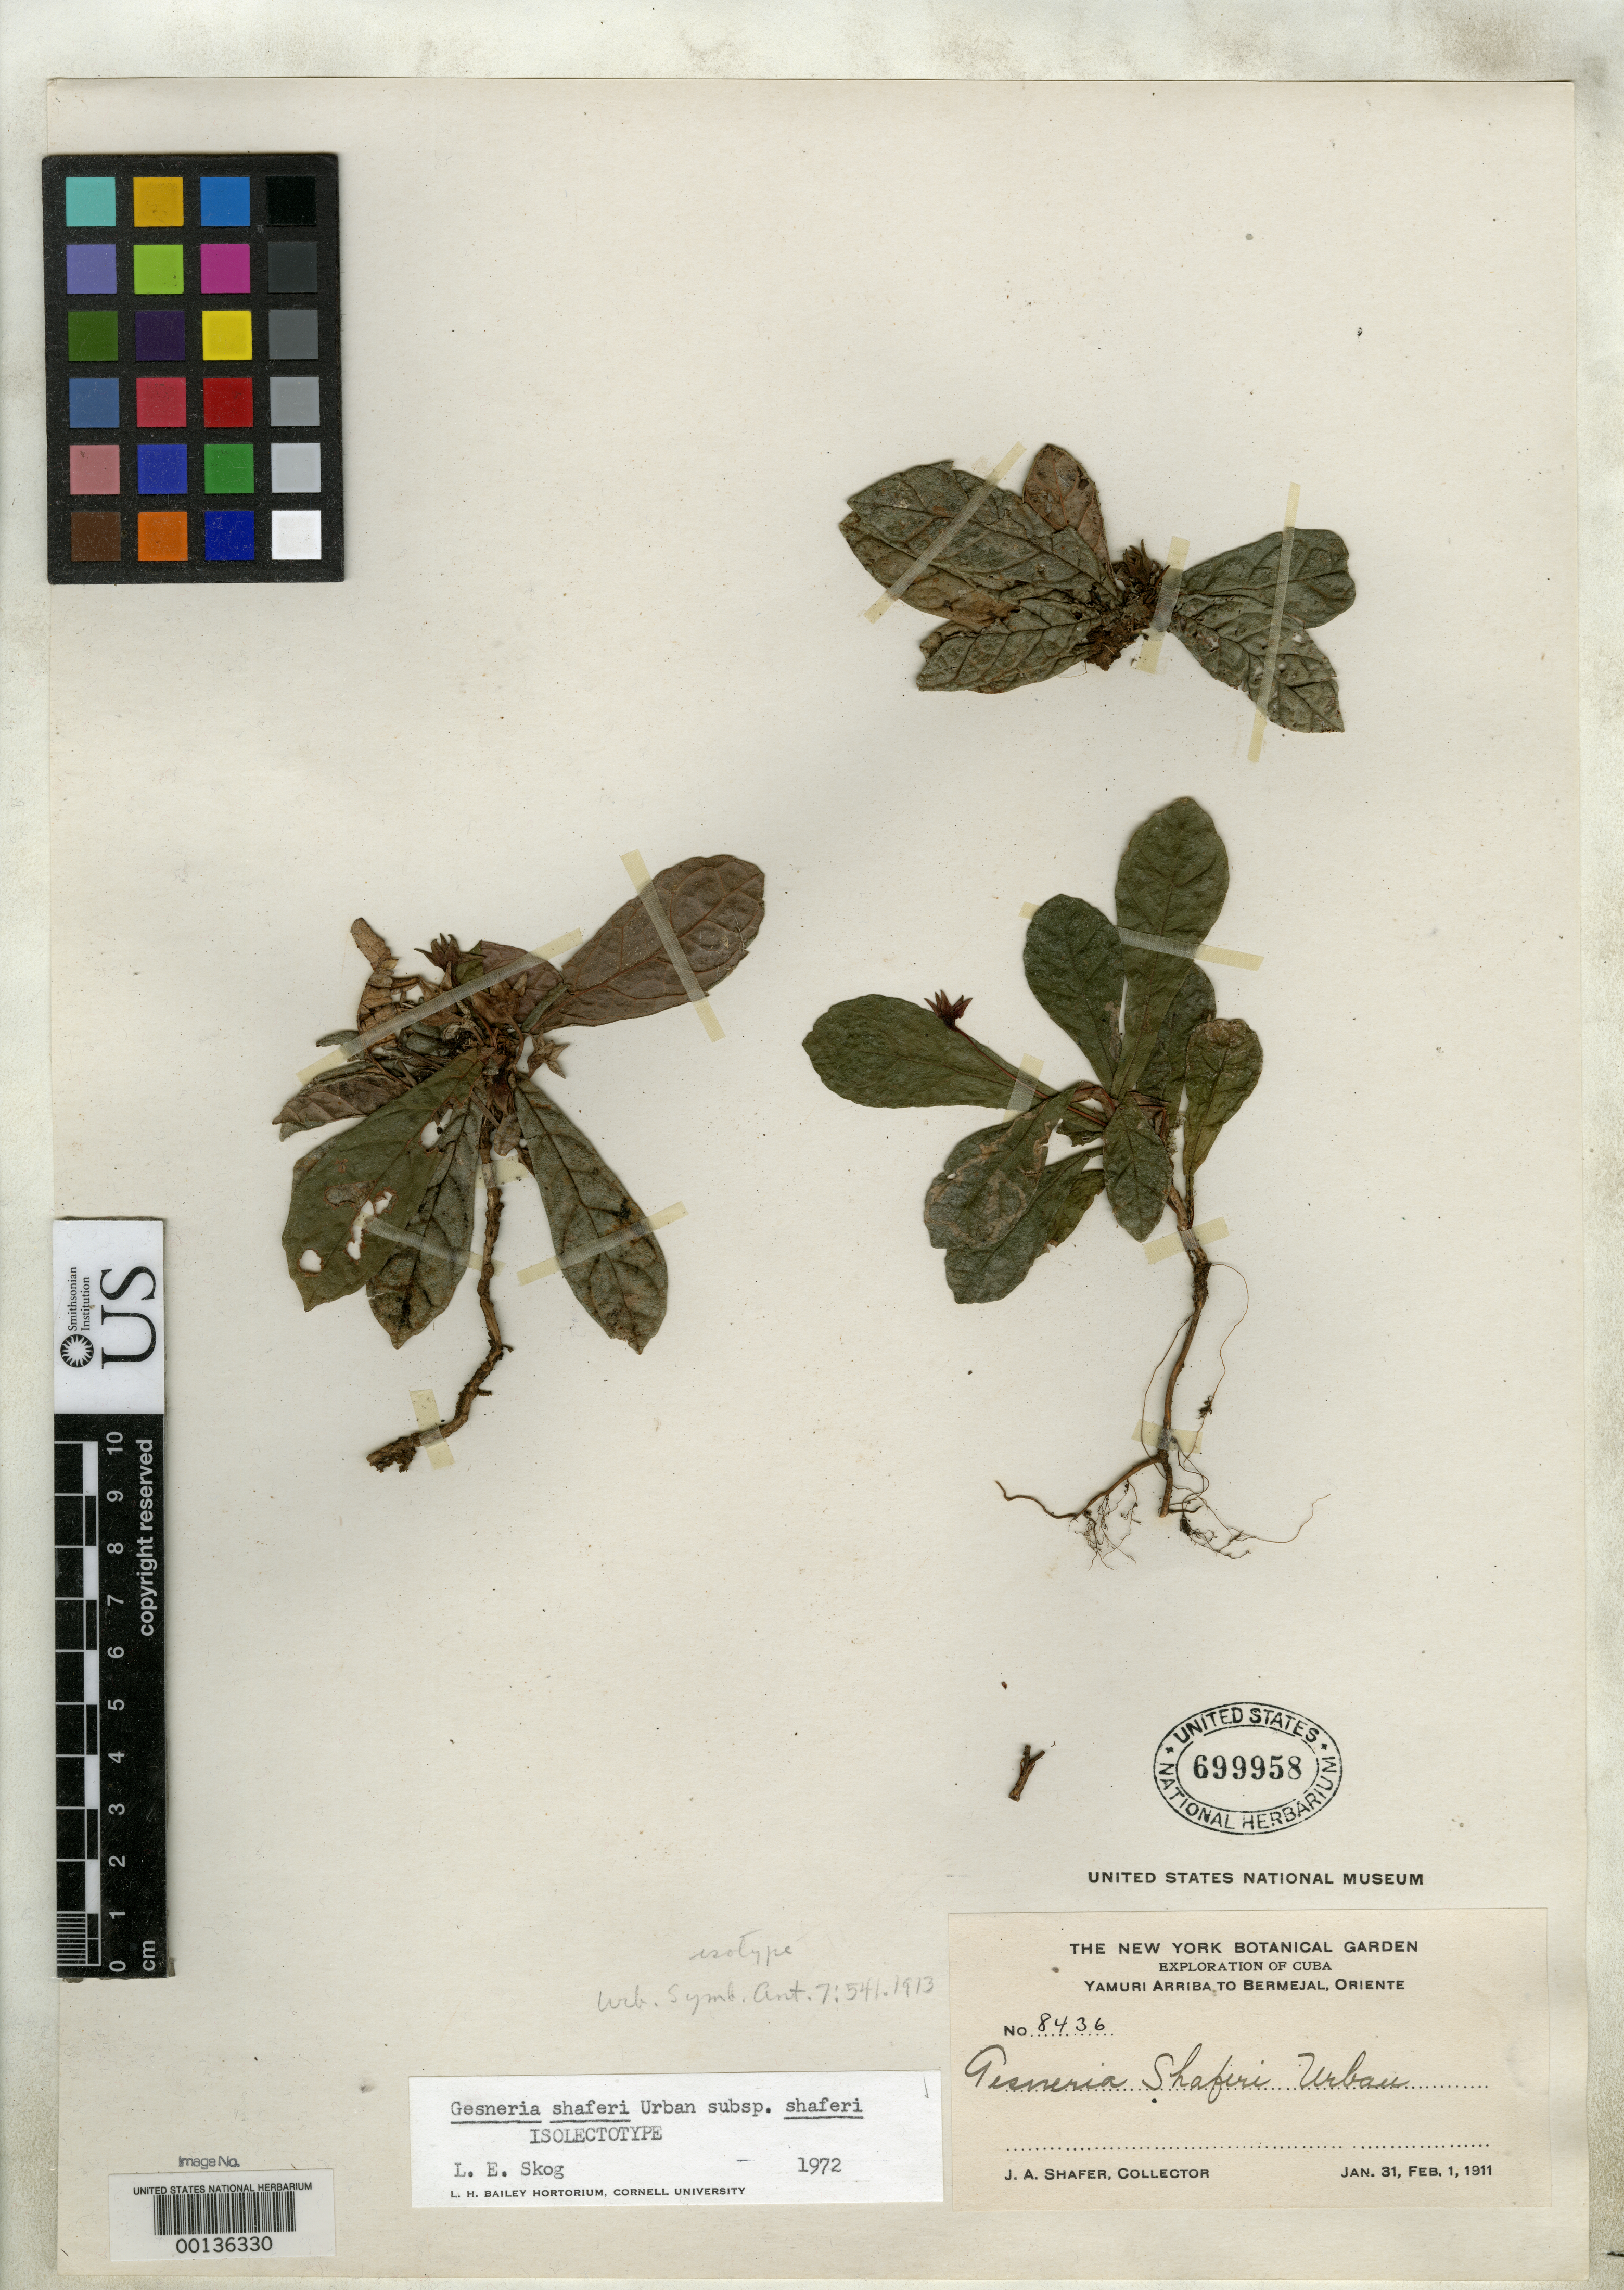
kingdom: Plantae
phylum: Tracheophyta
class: Magnoliopsida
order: Lamiales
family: Gesneriaceae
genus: Gesneria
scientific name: Gesneria shaferi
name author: Urb.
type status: Isolectotype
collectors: J. A. Shafer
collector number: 8436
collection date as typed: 31 Jan 1911 to 01 Feb 1911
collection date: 1911-01-31/1911-02-01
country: Cuba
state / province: Oriente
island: Greater Antilles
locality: Yamuri Arriba to Bermejal.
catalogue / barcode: US 699958